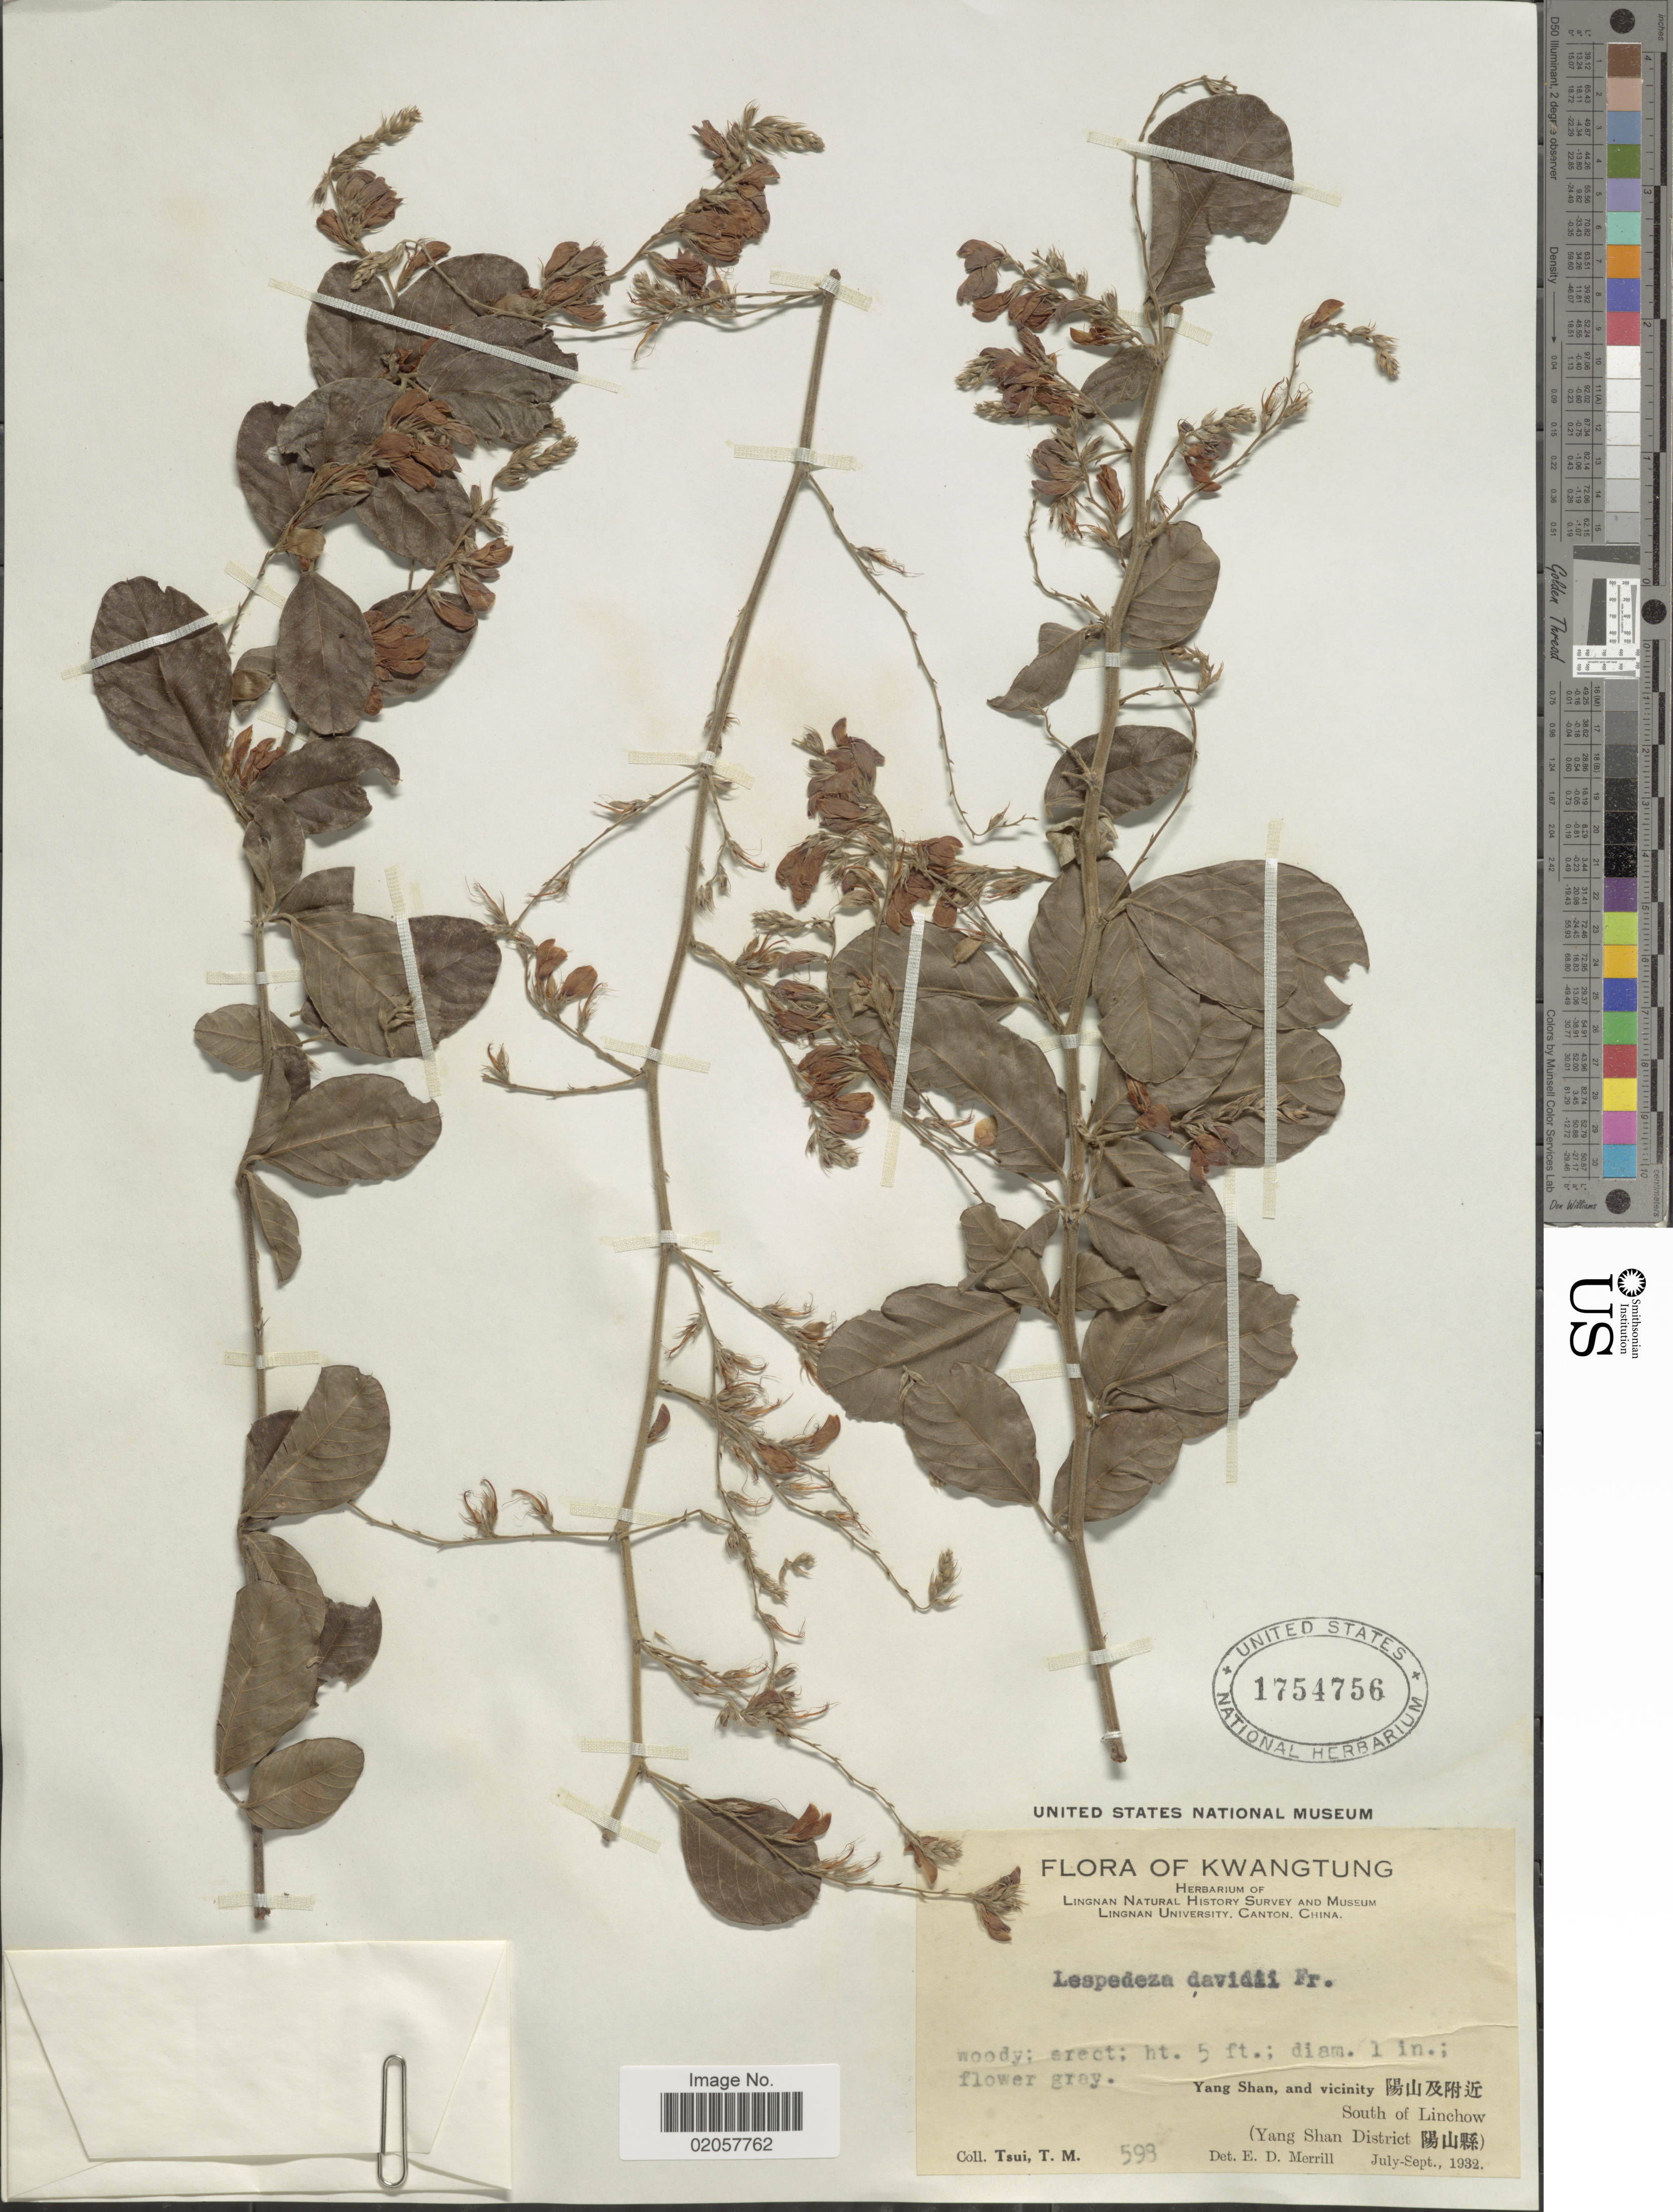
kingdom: Plantae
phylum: Tracheophyta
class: Magnoliopsida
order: Fabales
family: Fabaceae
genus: Lespedeza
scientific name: Lespedeza davidii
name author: Franch.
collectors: T. Tsui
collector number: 593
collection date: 1932-07/1932-09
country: China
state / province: Guangdong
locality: Yang Shan, and vicinity, south of Linchow (Yan Shan District)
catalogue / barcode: US 1754756